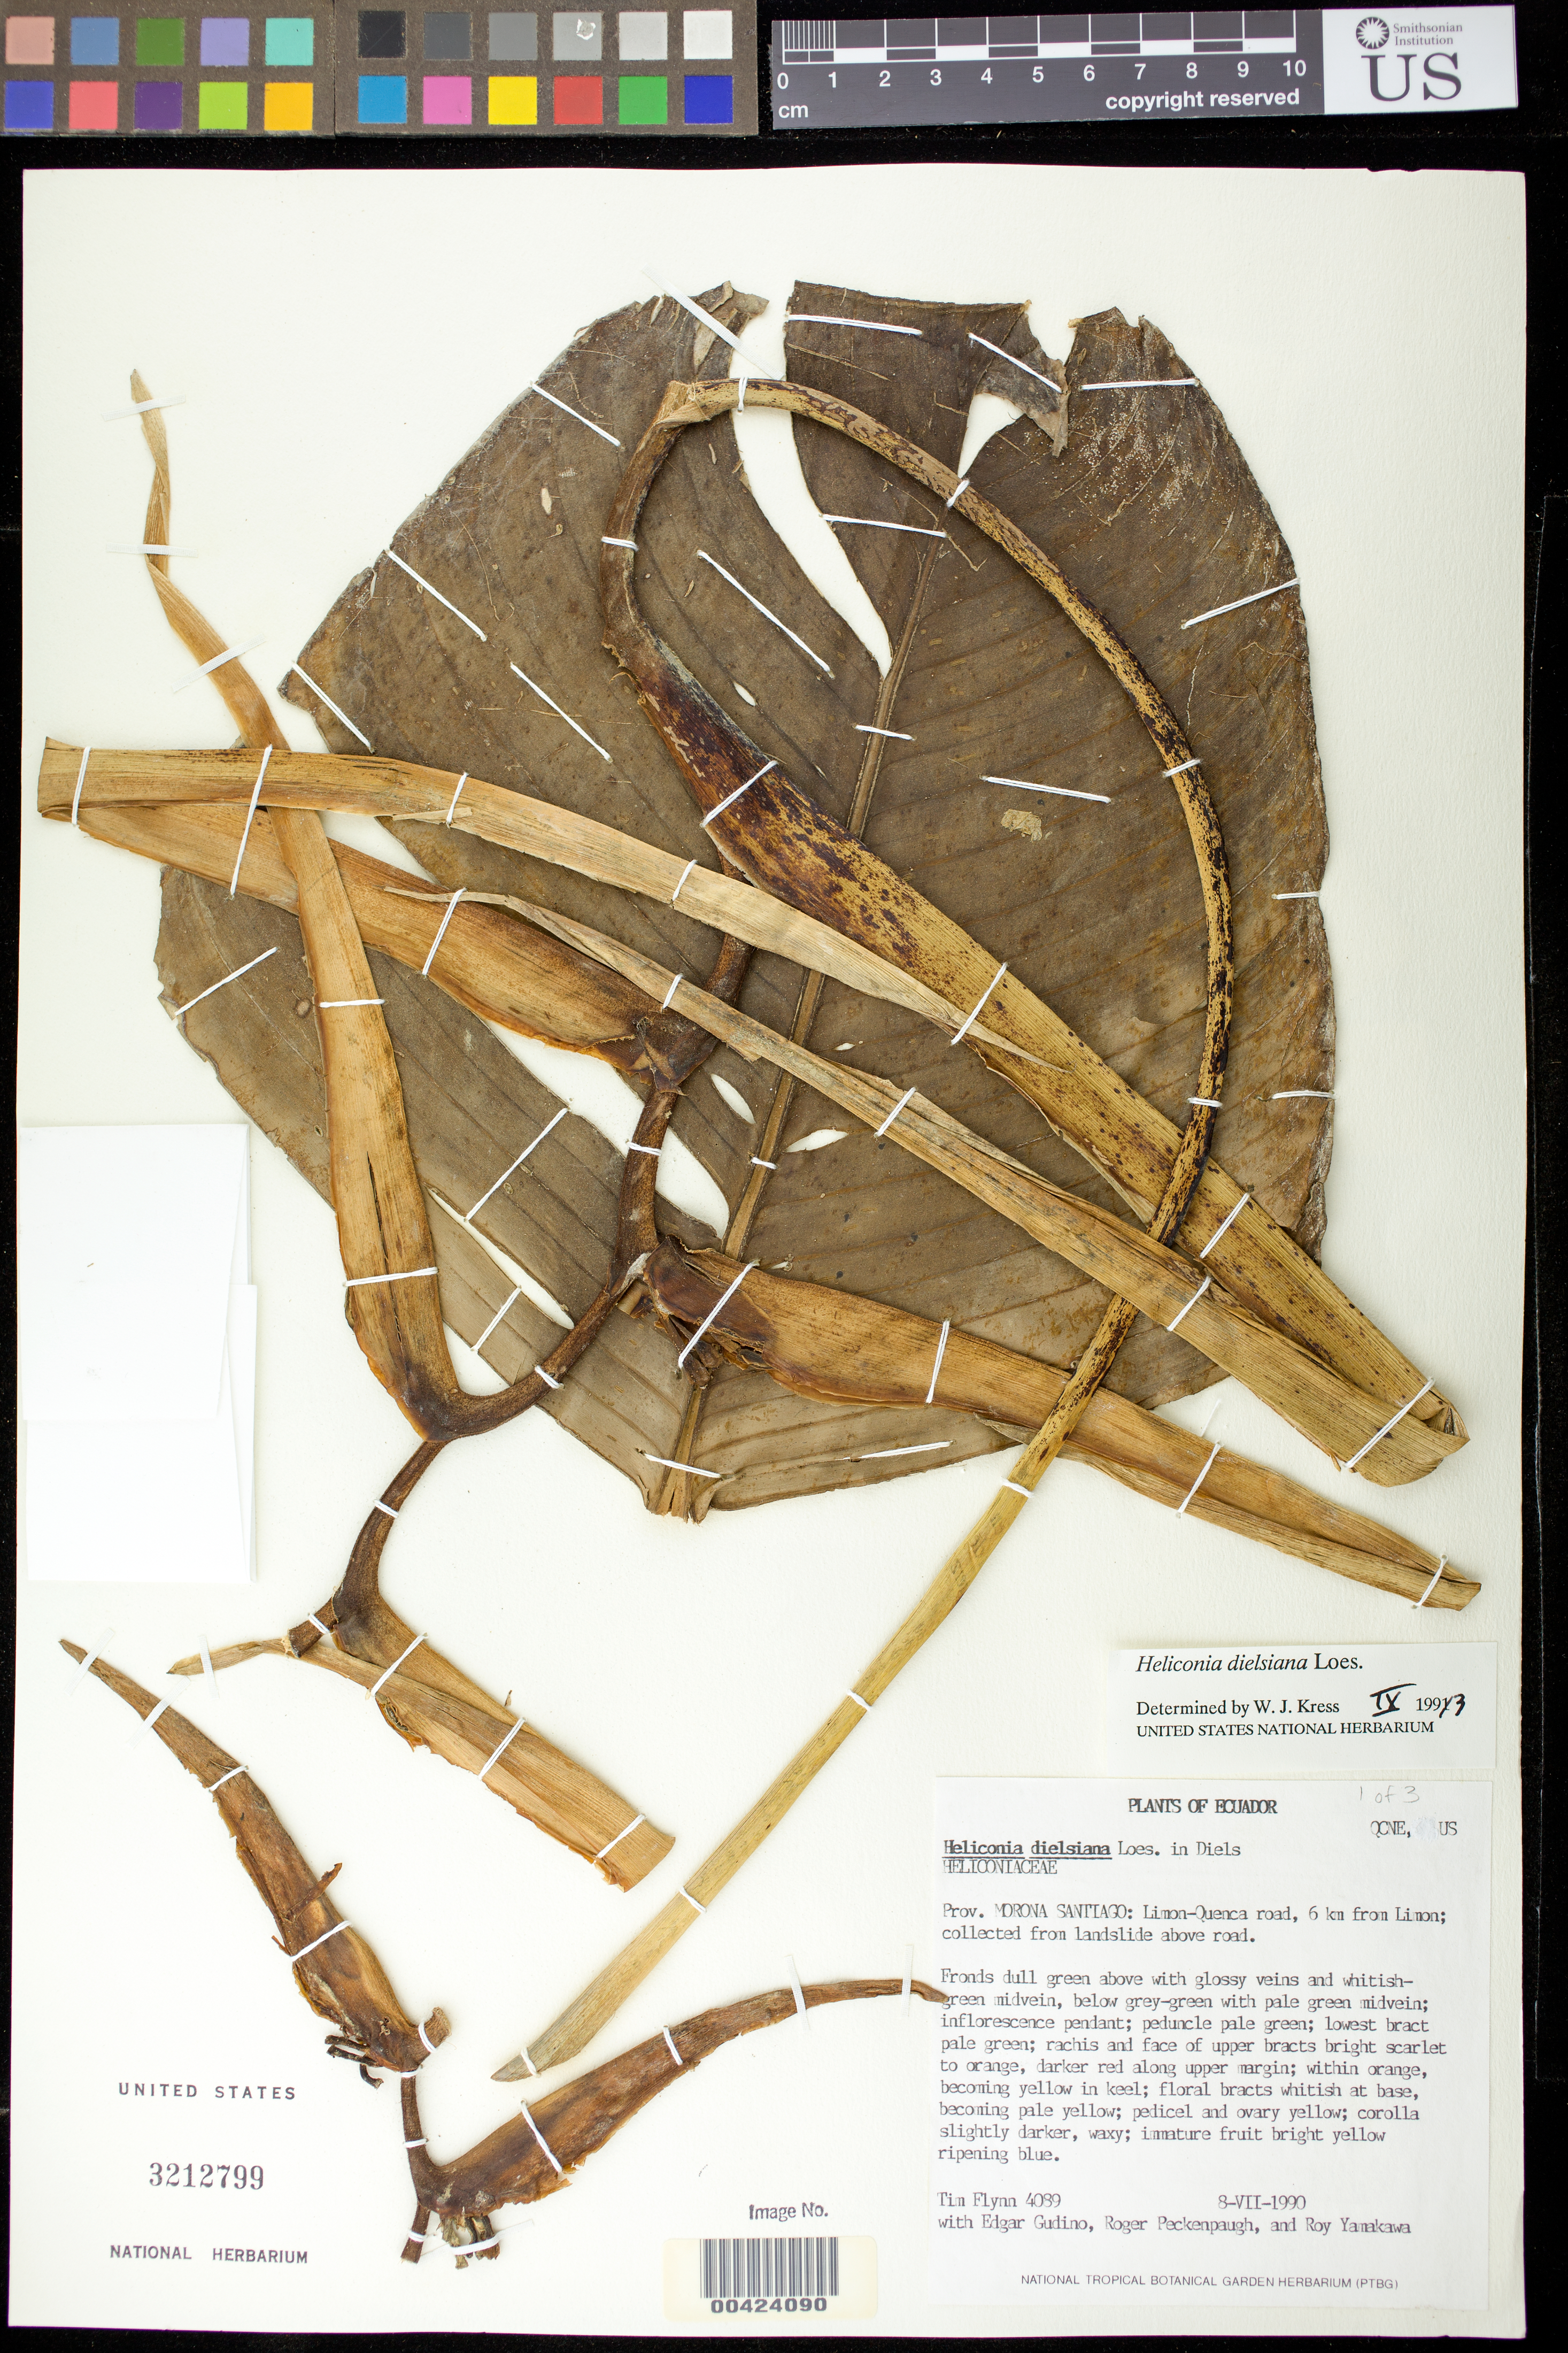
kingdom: Plantae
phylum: Tracheophyta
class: Liliopsida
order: Zingiberales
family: Heliconiaceae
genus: Heliconia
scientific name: Heliconia dielsiana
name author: Loes.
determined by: Kress, W. J., (US), Smithsonian Institution - National Museum of Natural History (UNITED STATES)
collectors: T. W. Flynn, E. Gudiño, R. Peckinpaugh & R. Yamakawa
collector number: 4089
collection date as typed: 08 Jul 1990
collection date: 1990-07-08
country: Ecuador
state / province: Morona-Santiago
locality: Limon - quenca rd; 6 km from Limon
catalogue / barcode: US 3212799